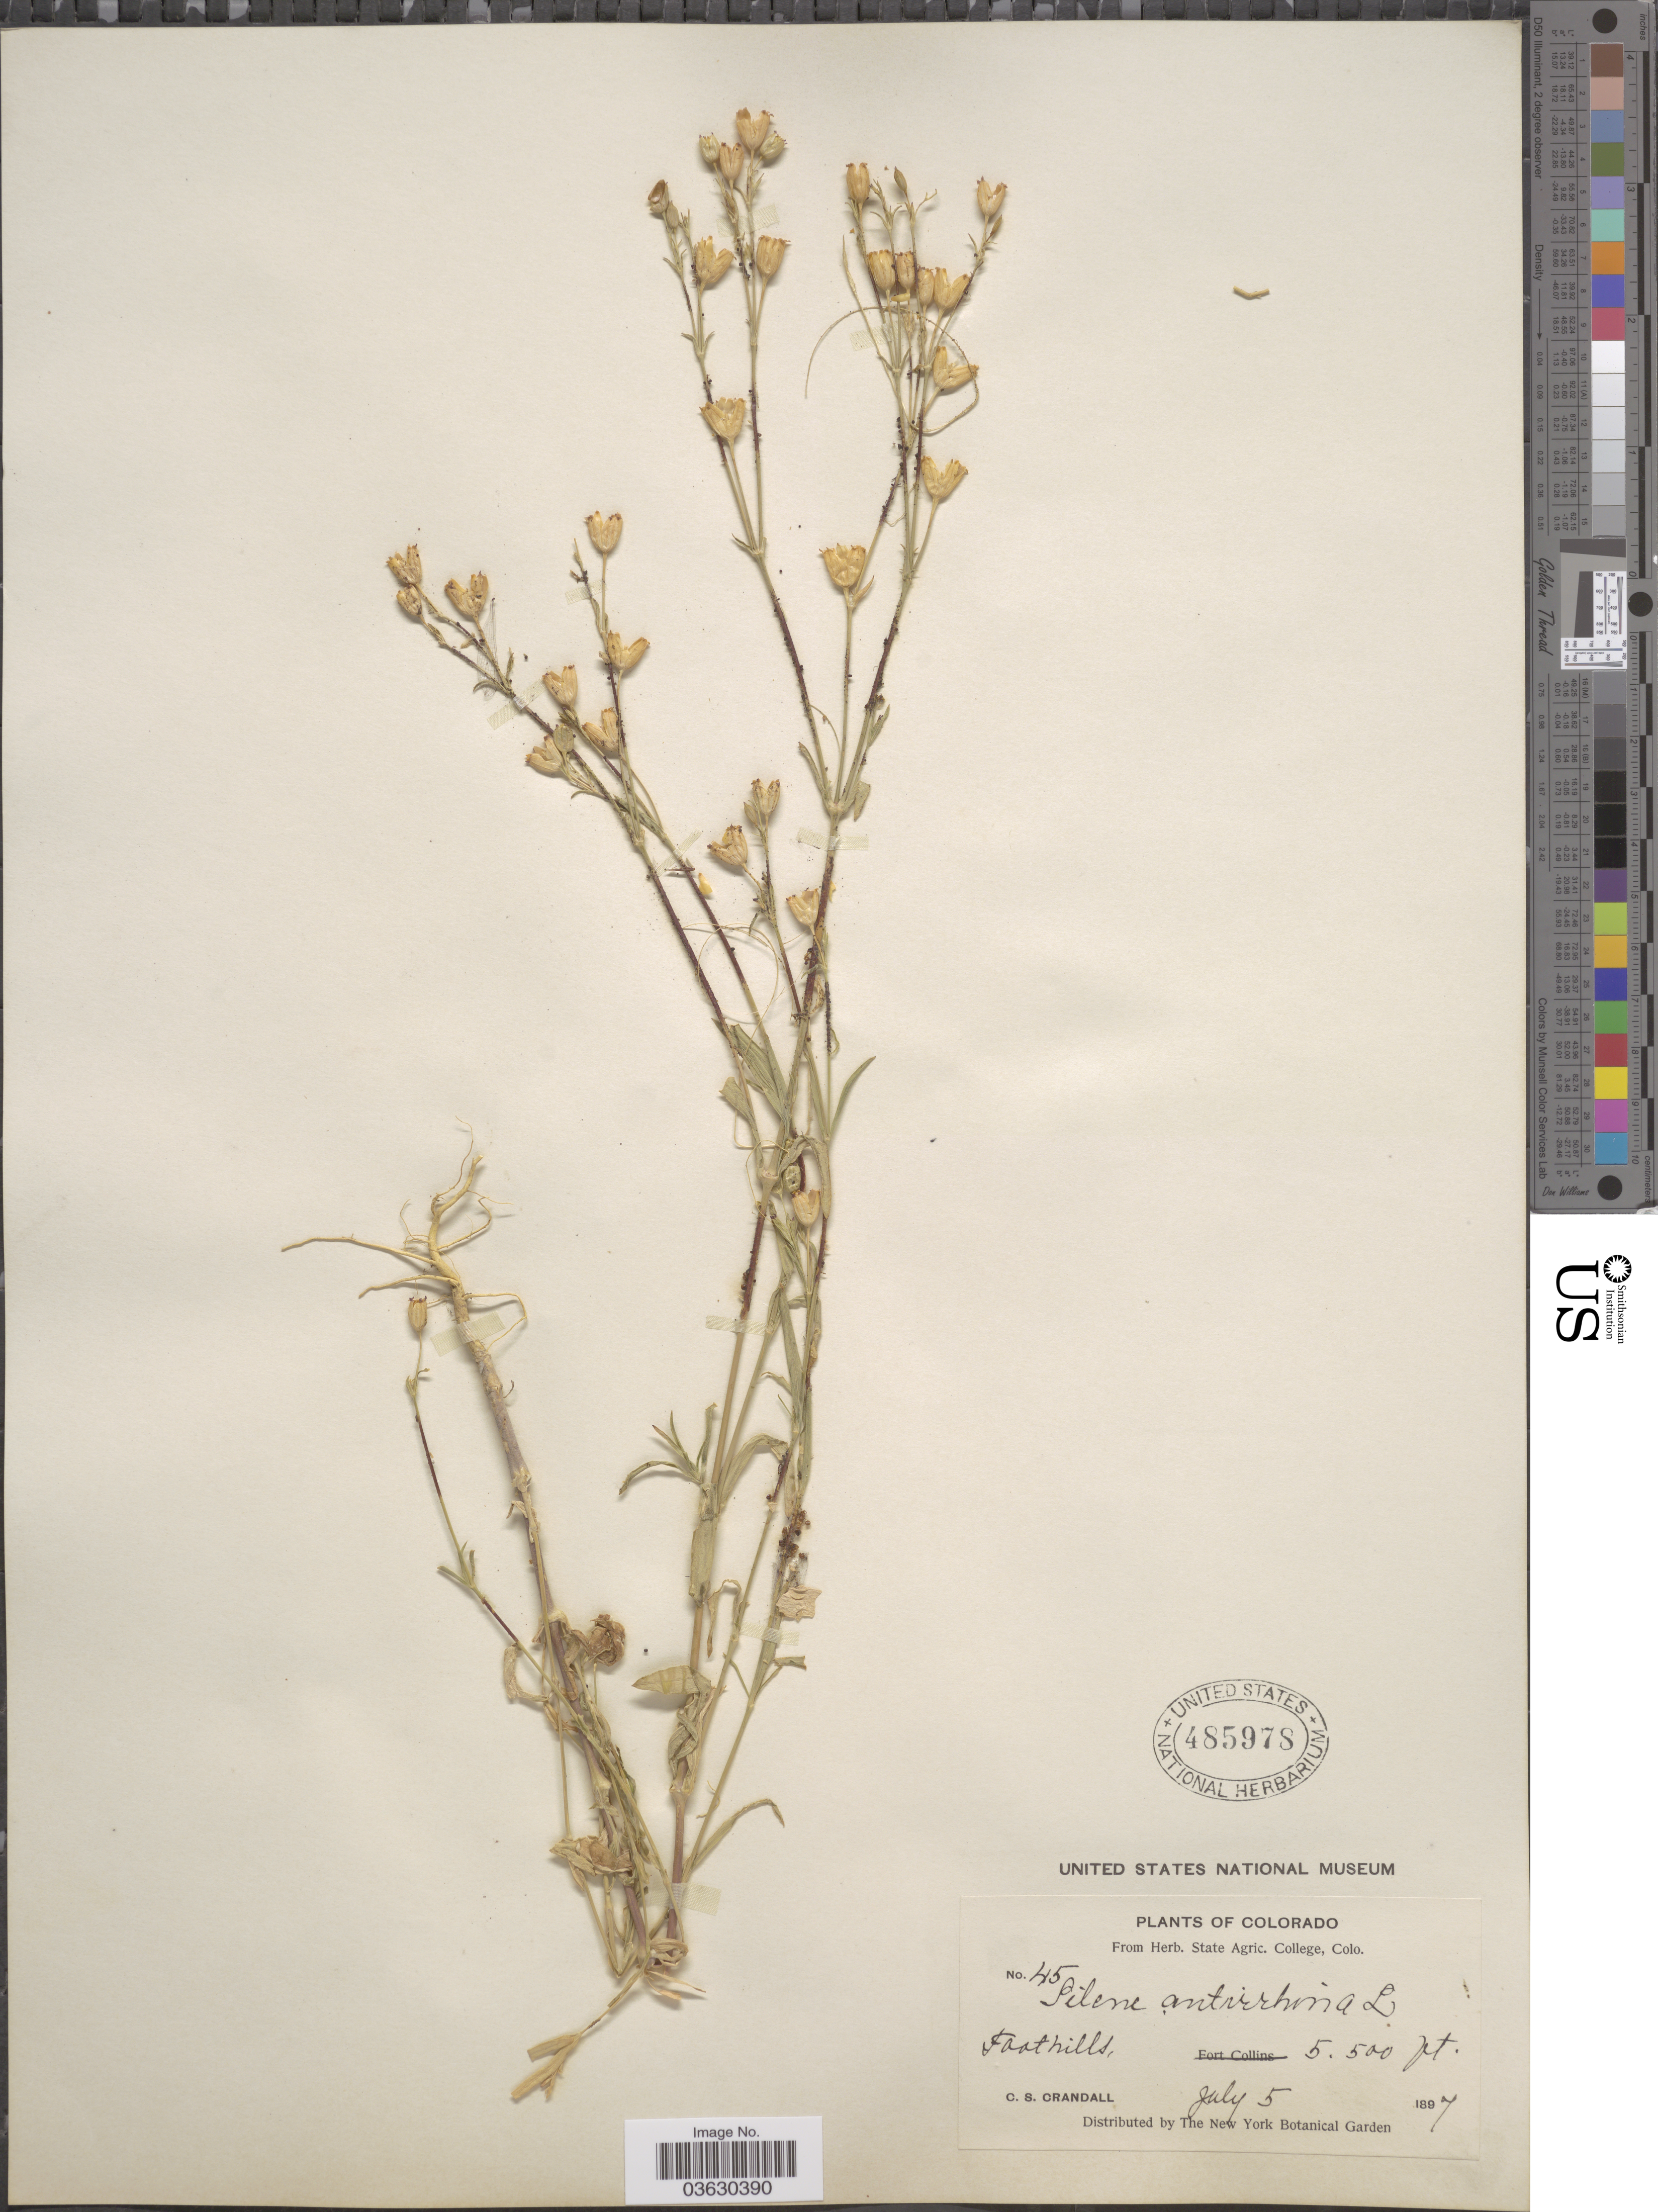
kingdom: Plantae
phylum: Tracheophyta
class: Magnoliopsida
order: Caryophyllales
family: Caryophyllaceae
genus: Silene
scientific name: Silene antirrhina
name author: L.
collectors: C. Crandall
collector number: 45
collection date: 1897-07-05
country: United States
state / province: Colorado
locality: Foothills.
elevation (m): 1676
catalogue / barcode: US 485978